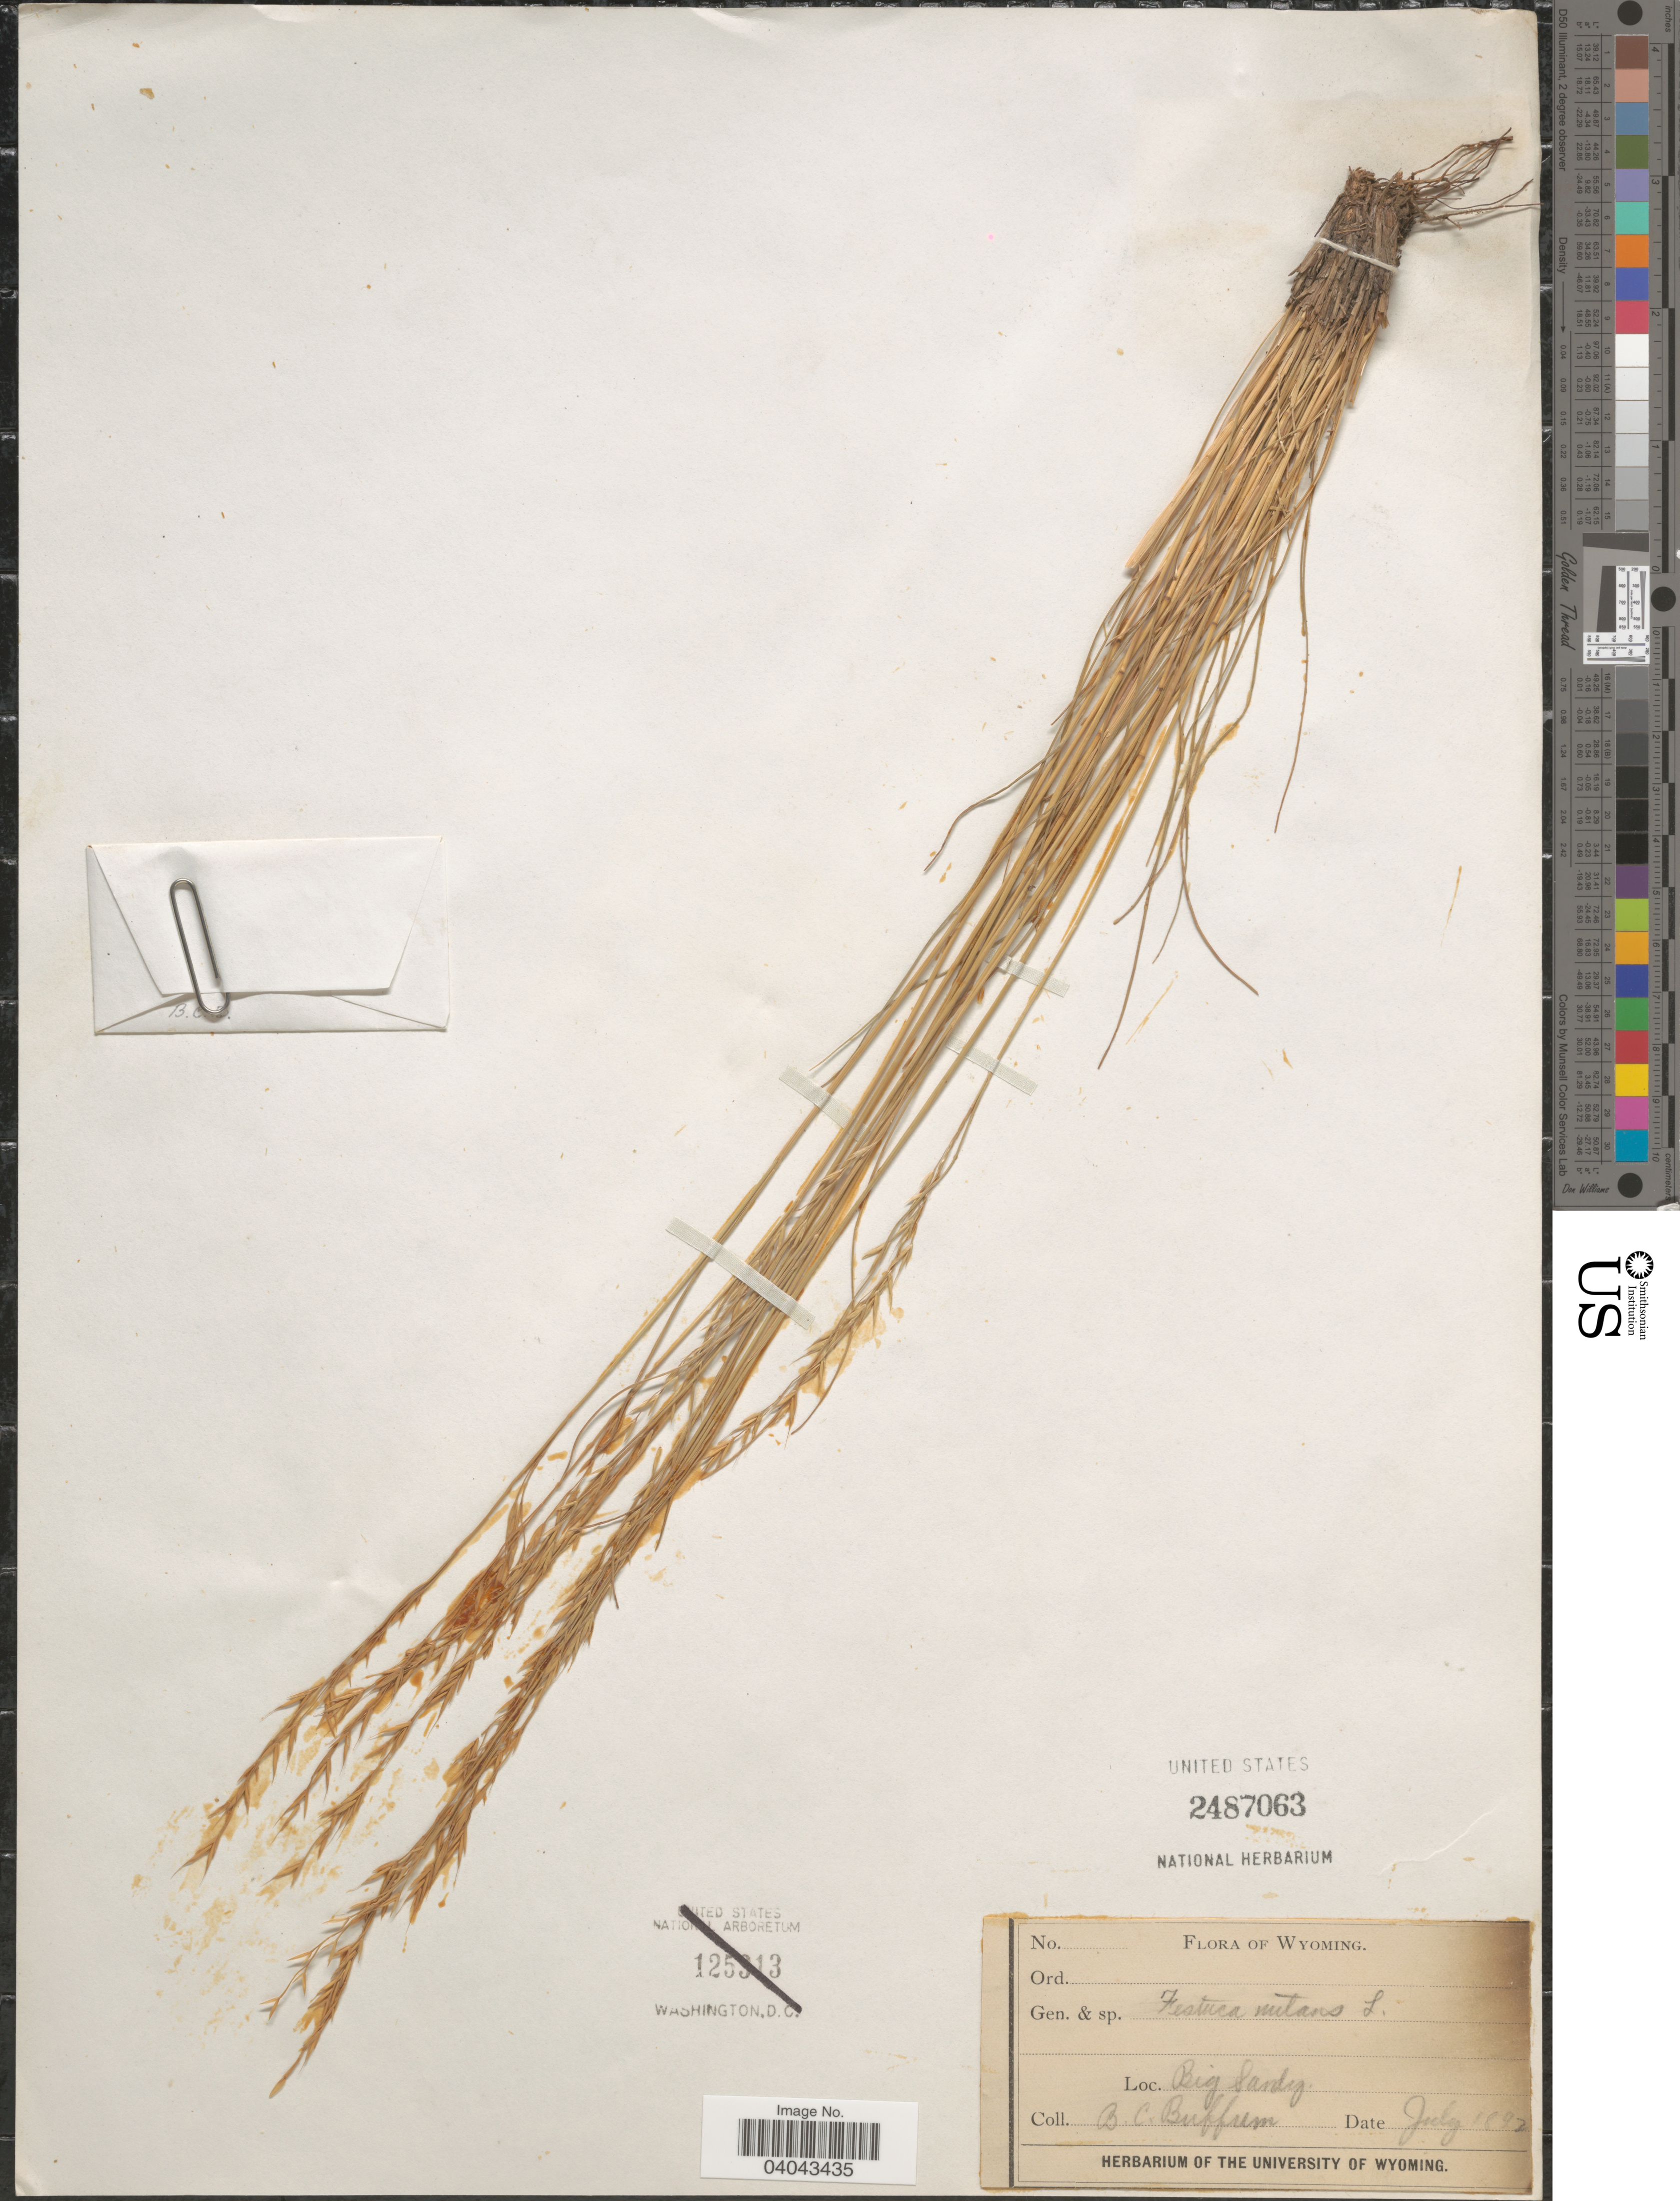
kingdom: Plantae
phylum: Tracheophyta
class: Liliopsida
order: Poales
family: Poaceae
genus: Festuca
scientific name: Festuca nutans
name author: Spreng.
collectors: B. Buffum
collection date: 1893-07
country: United States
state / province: Wyoming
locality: Big Sandy.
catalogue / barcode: US 2487063